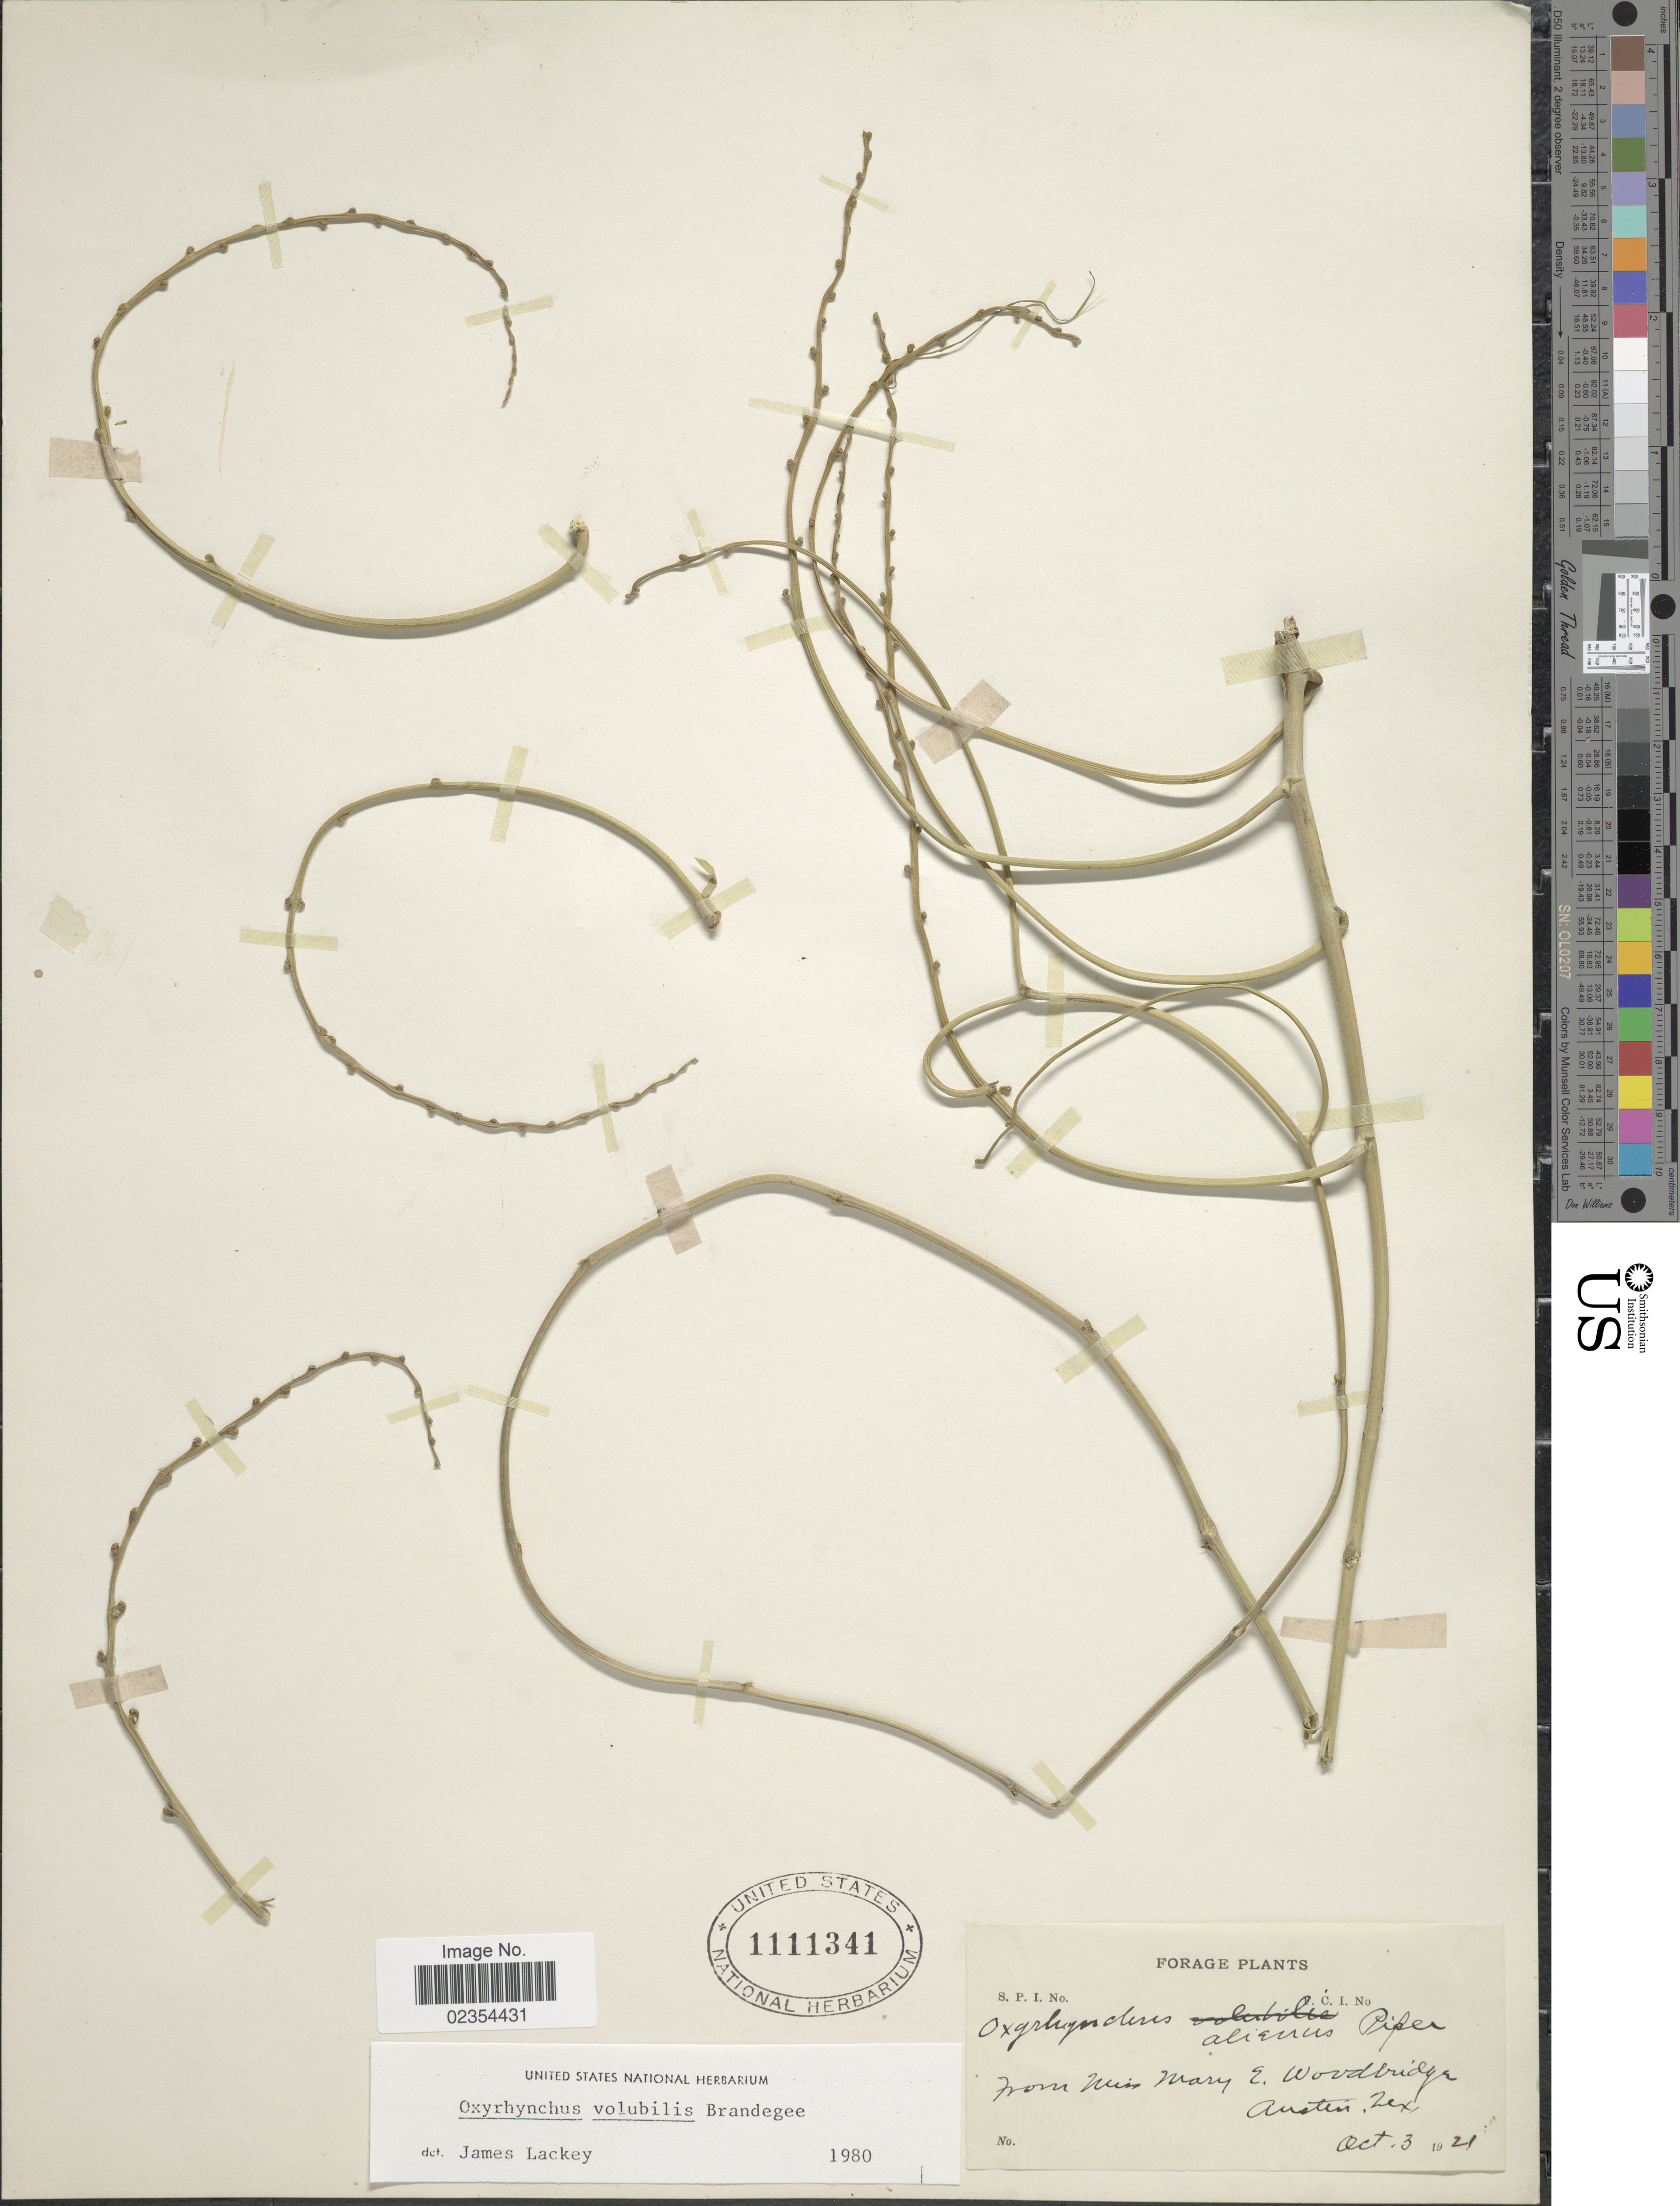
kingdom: Plantae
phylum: Tracheophyta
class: Magnoliopsida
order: Fabales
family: Fabaceae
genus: Oxyrhynchus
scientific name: Oxyrhynchus volubilis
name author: Brandegee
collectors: M. Woodbridge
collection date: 1921-10-03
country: United States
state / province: Texas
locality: Austin.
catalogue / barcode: US 1111341